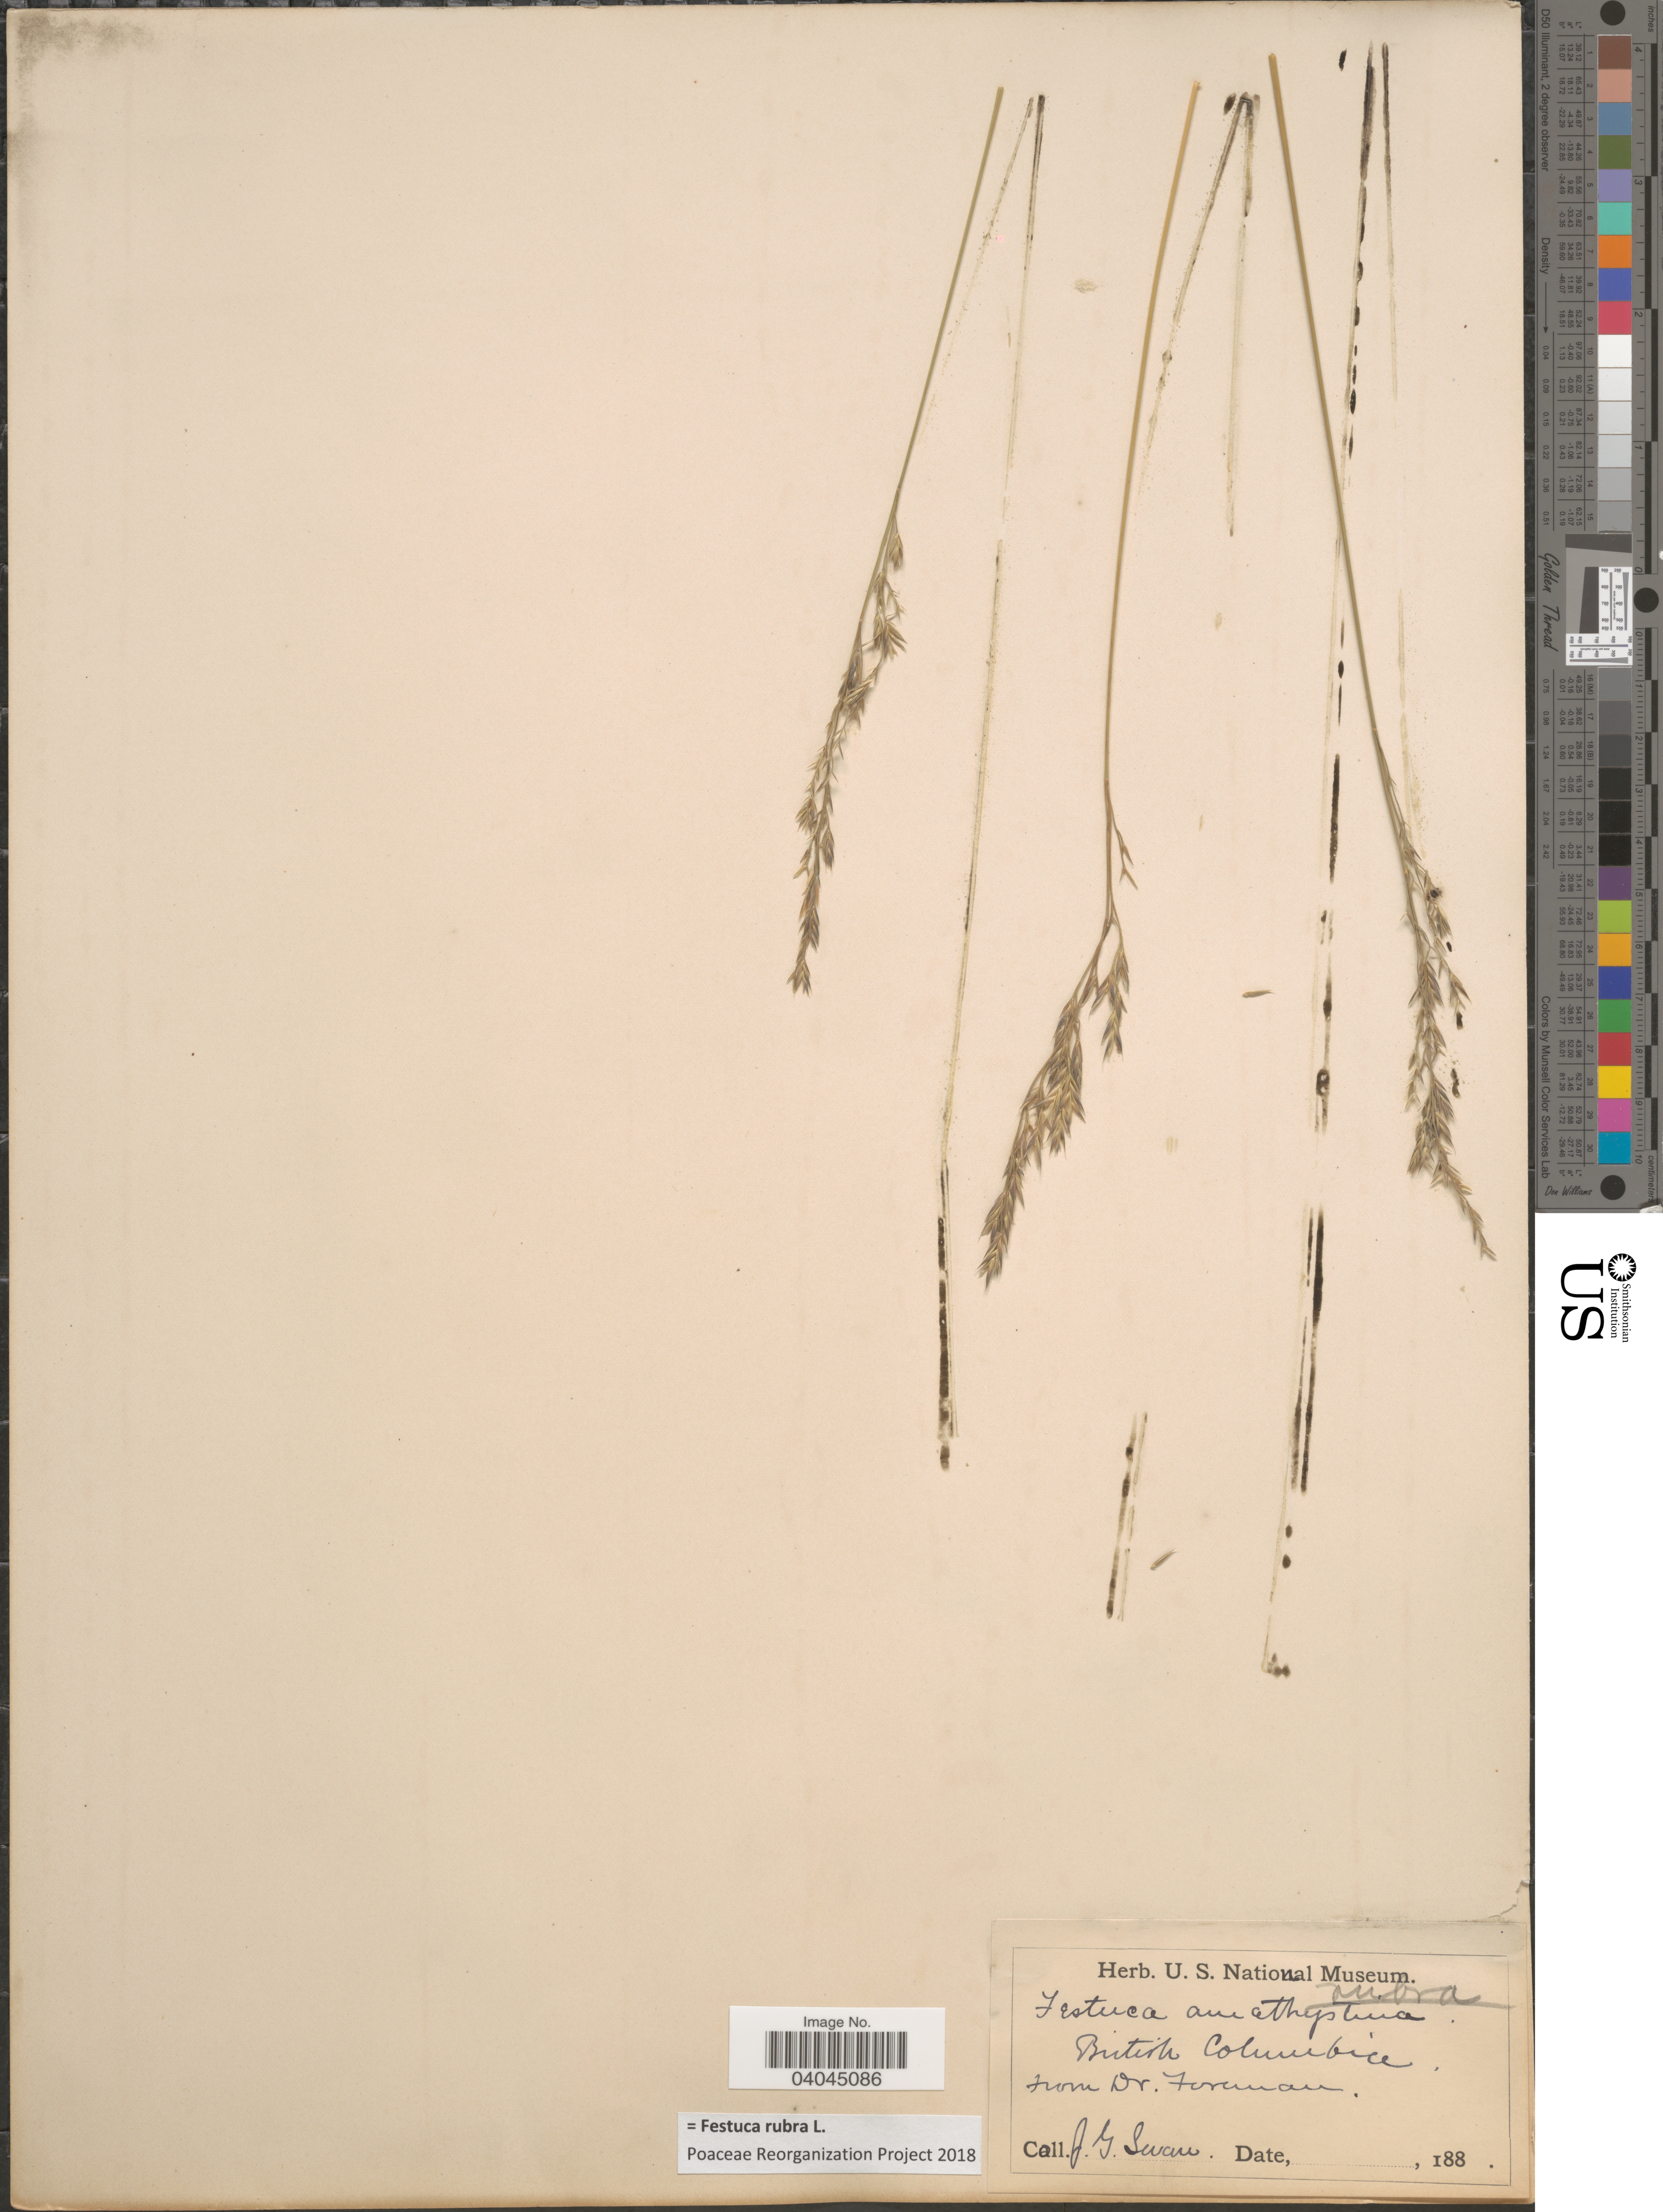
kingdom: Plantae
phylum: Tracheophyta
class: Liliopsida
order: Poales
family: Poaceae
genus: Festuca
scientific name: Festuca rubra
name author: L.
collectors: J. Swan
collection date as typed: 188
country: Canada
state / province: British Columbia